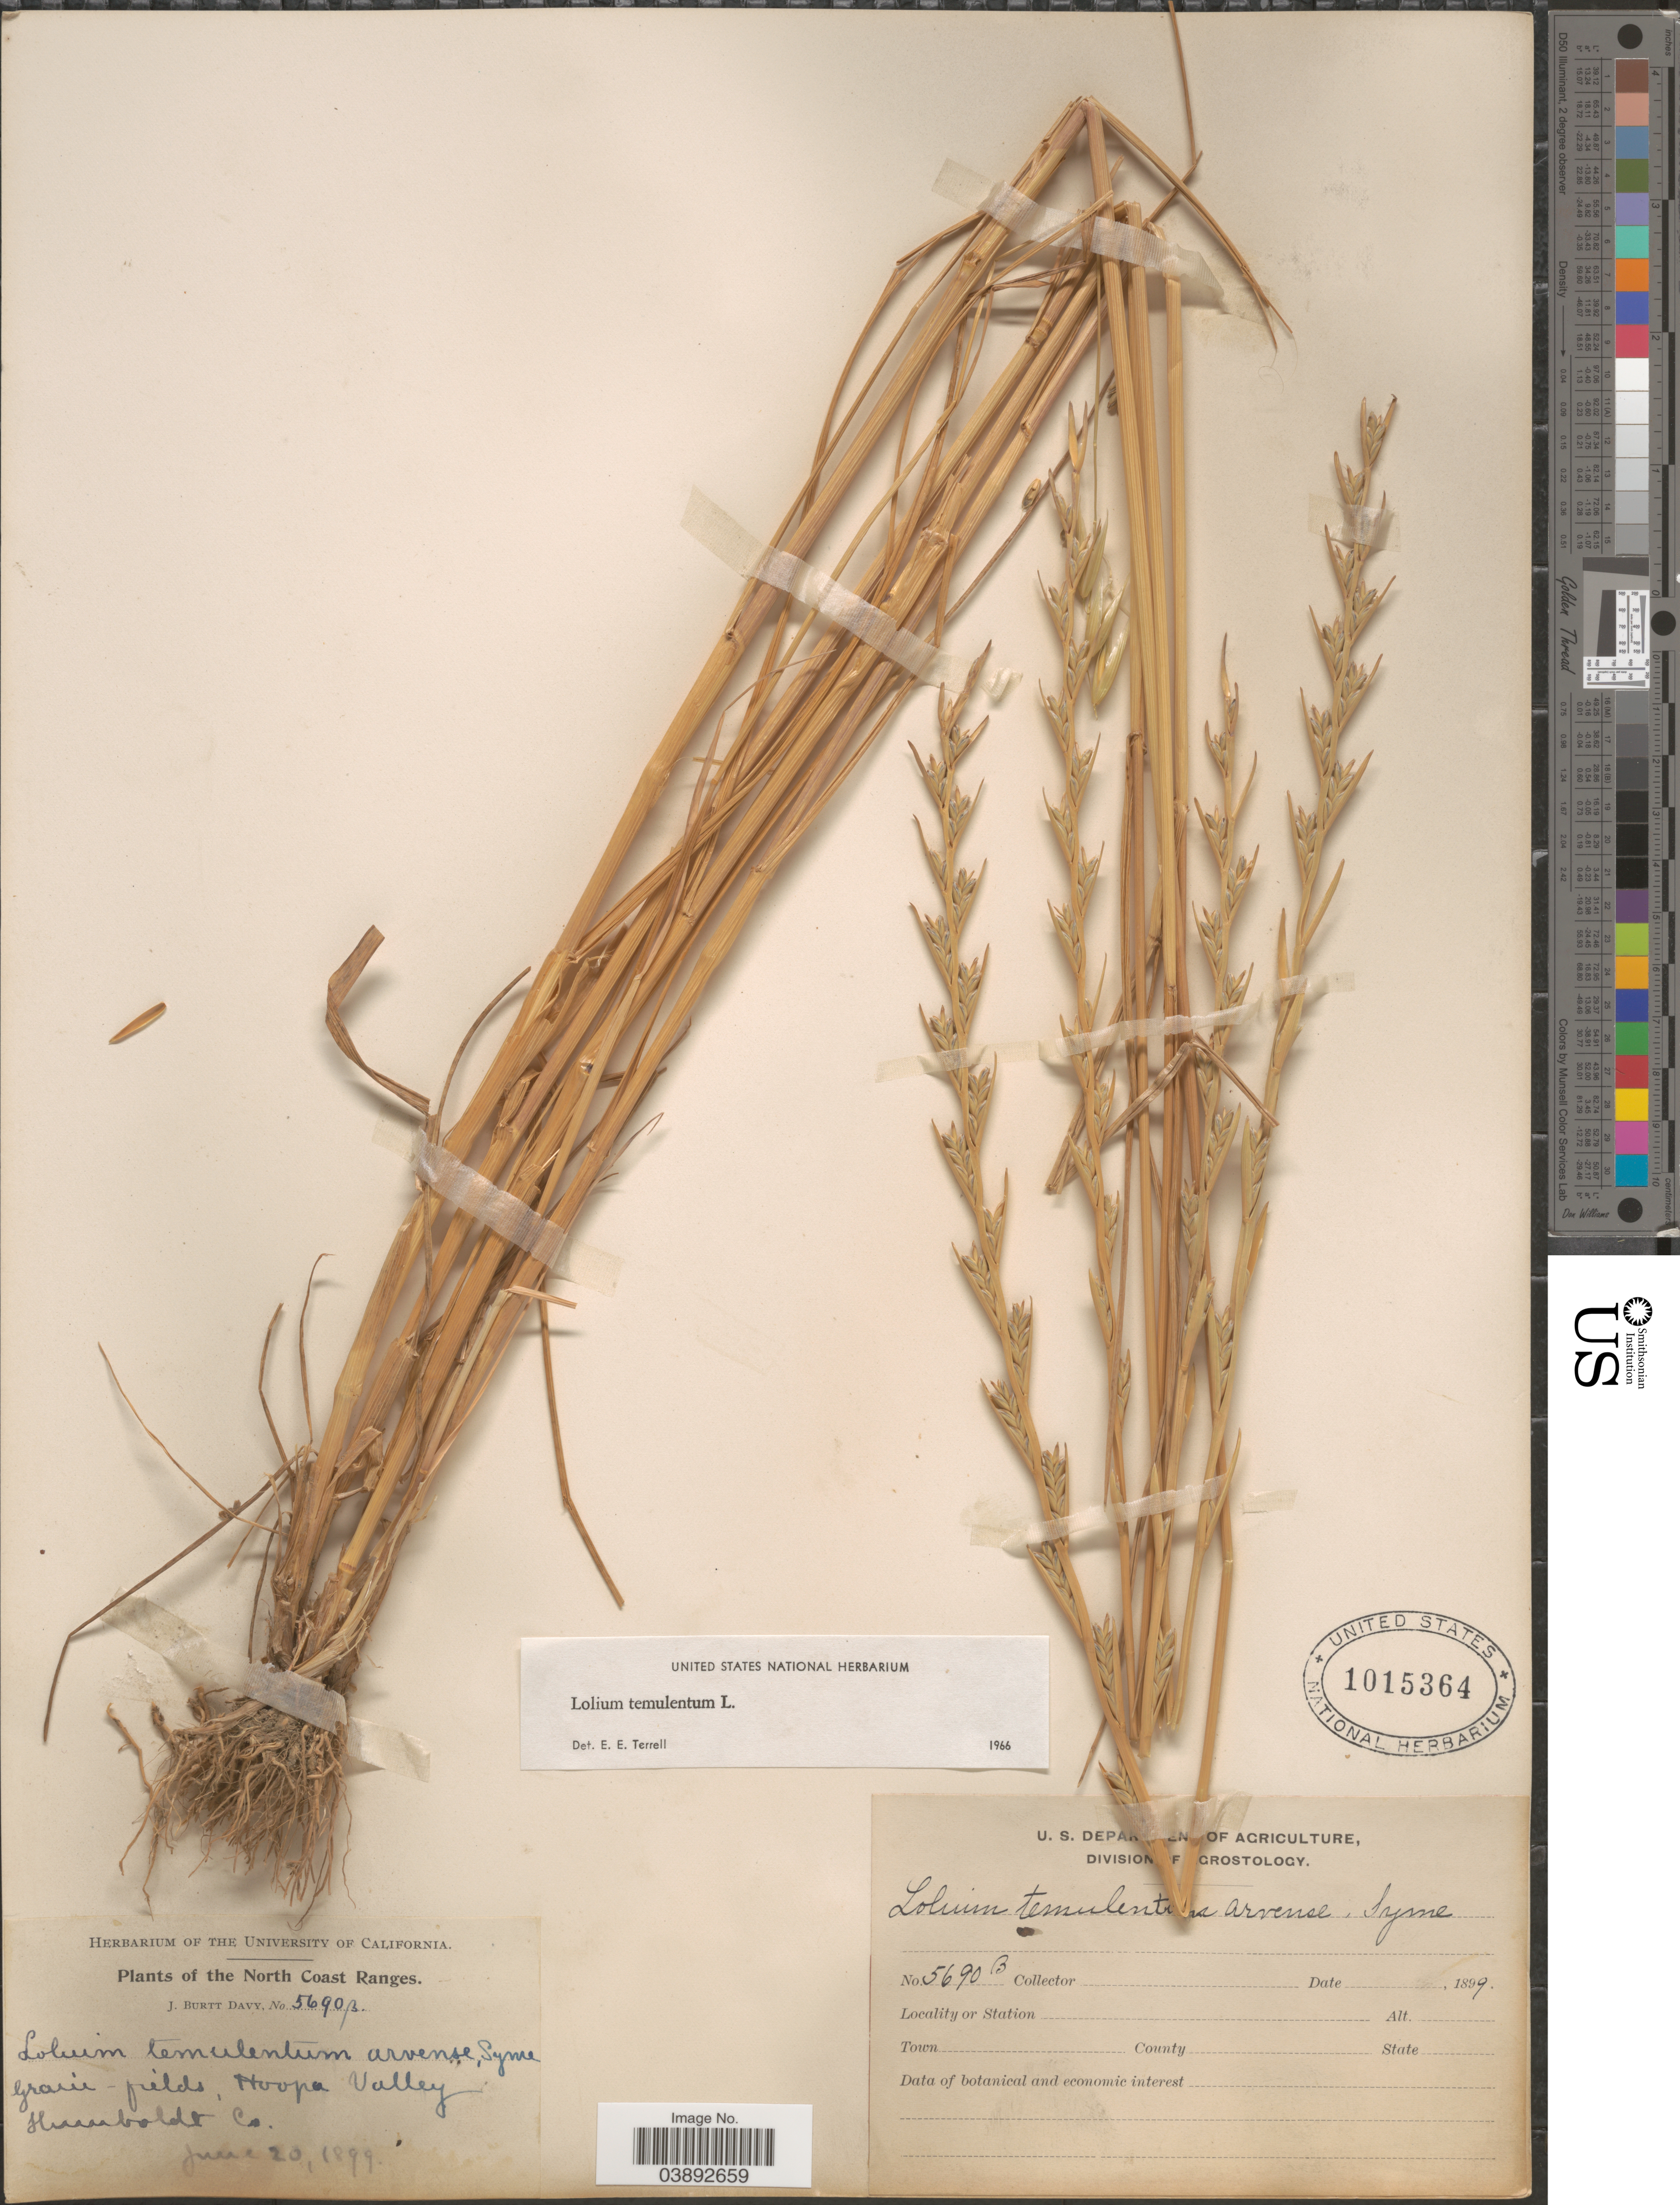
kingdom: Plantae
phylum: Tracheophyta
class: Liliopsida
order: Poales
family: Poaceae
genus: Lolium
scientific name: Lolium temulentum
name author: L.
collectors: J. Burtt Davy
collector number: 5690B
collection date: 1899-06-20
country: United States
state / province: California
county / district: Humboldt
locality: The North Coast Ranges. Hoopa Valley. Humboldt Co.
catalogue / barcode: US 1015364